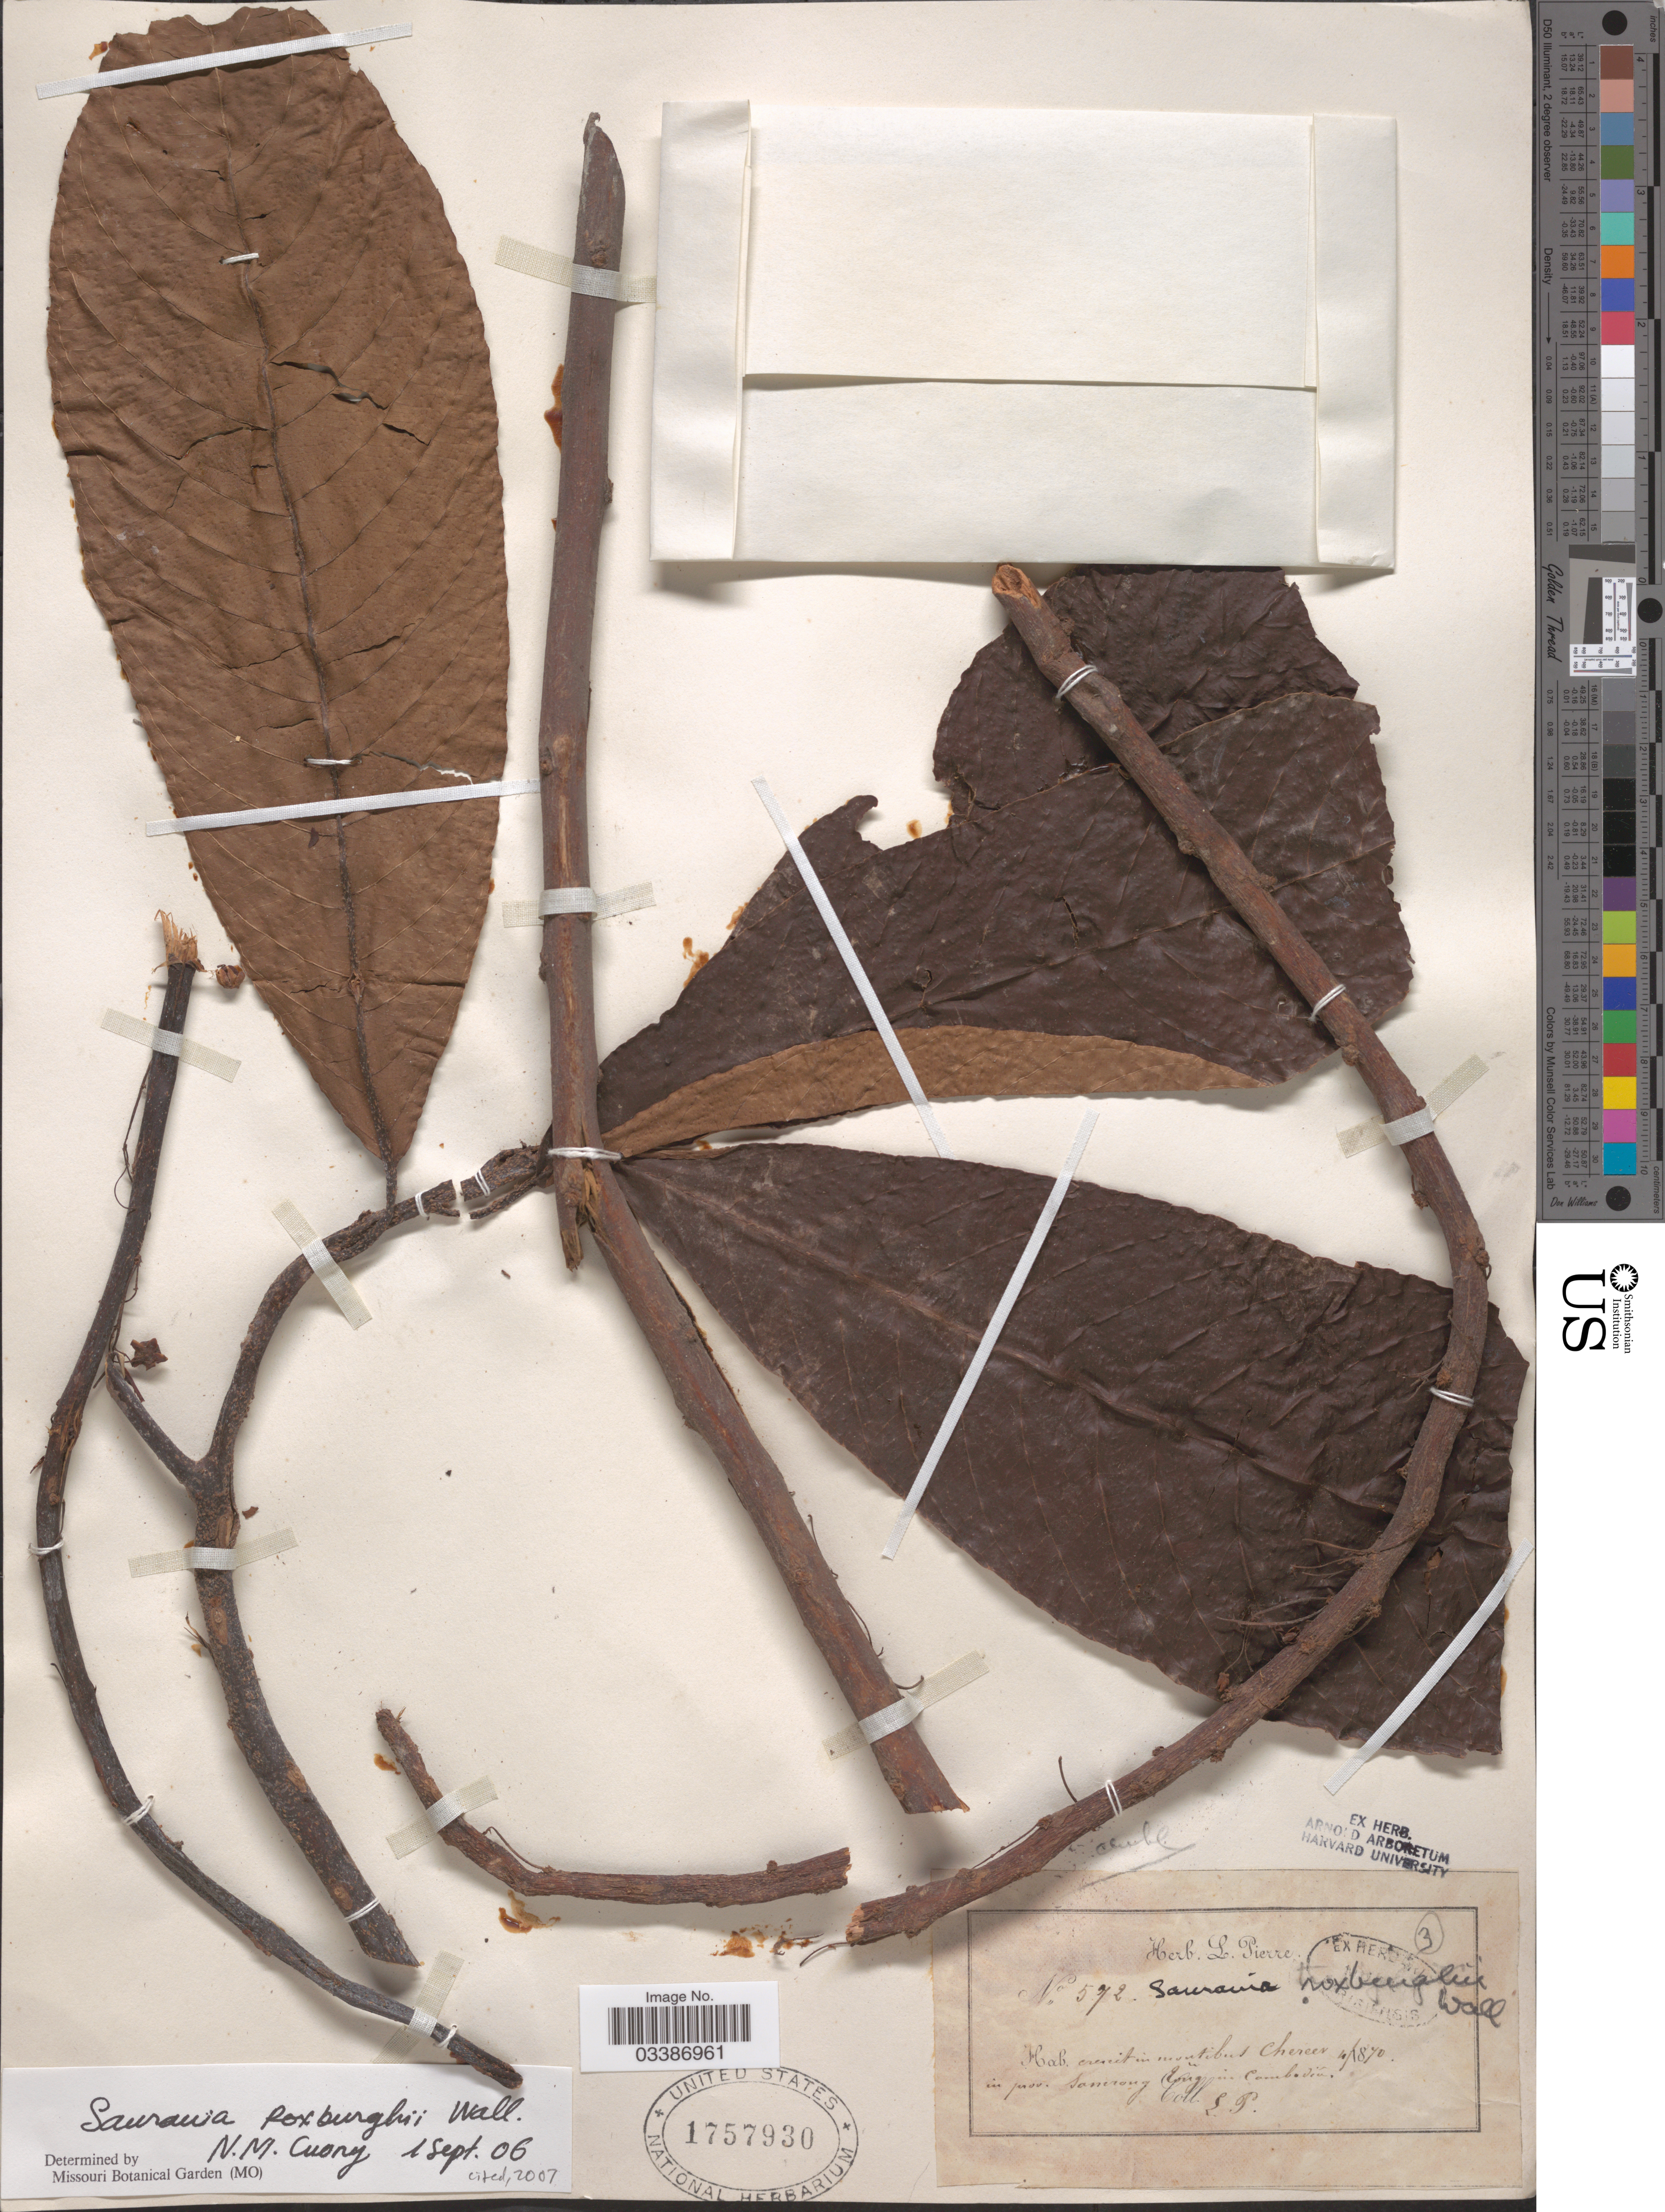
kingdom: Plantae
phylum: Tracheophyta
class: Magnoliopsida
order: Ericales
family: Actinidiaceae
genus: Saurauia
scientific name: Saurauia roxburghii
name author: Wall.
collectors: L. Pierre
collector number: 572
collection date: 1870-04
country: Cambodia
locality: Crescit in montibus Cheree [interpreted] in prov. Samrong tong in Cambodiá.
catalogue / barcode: US 1757930